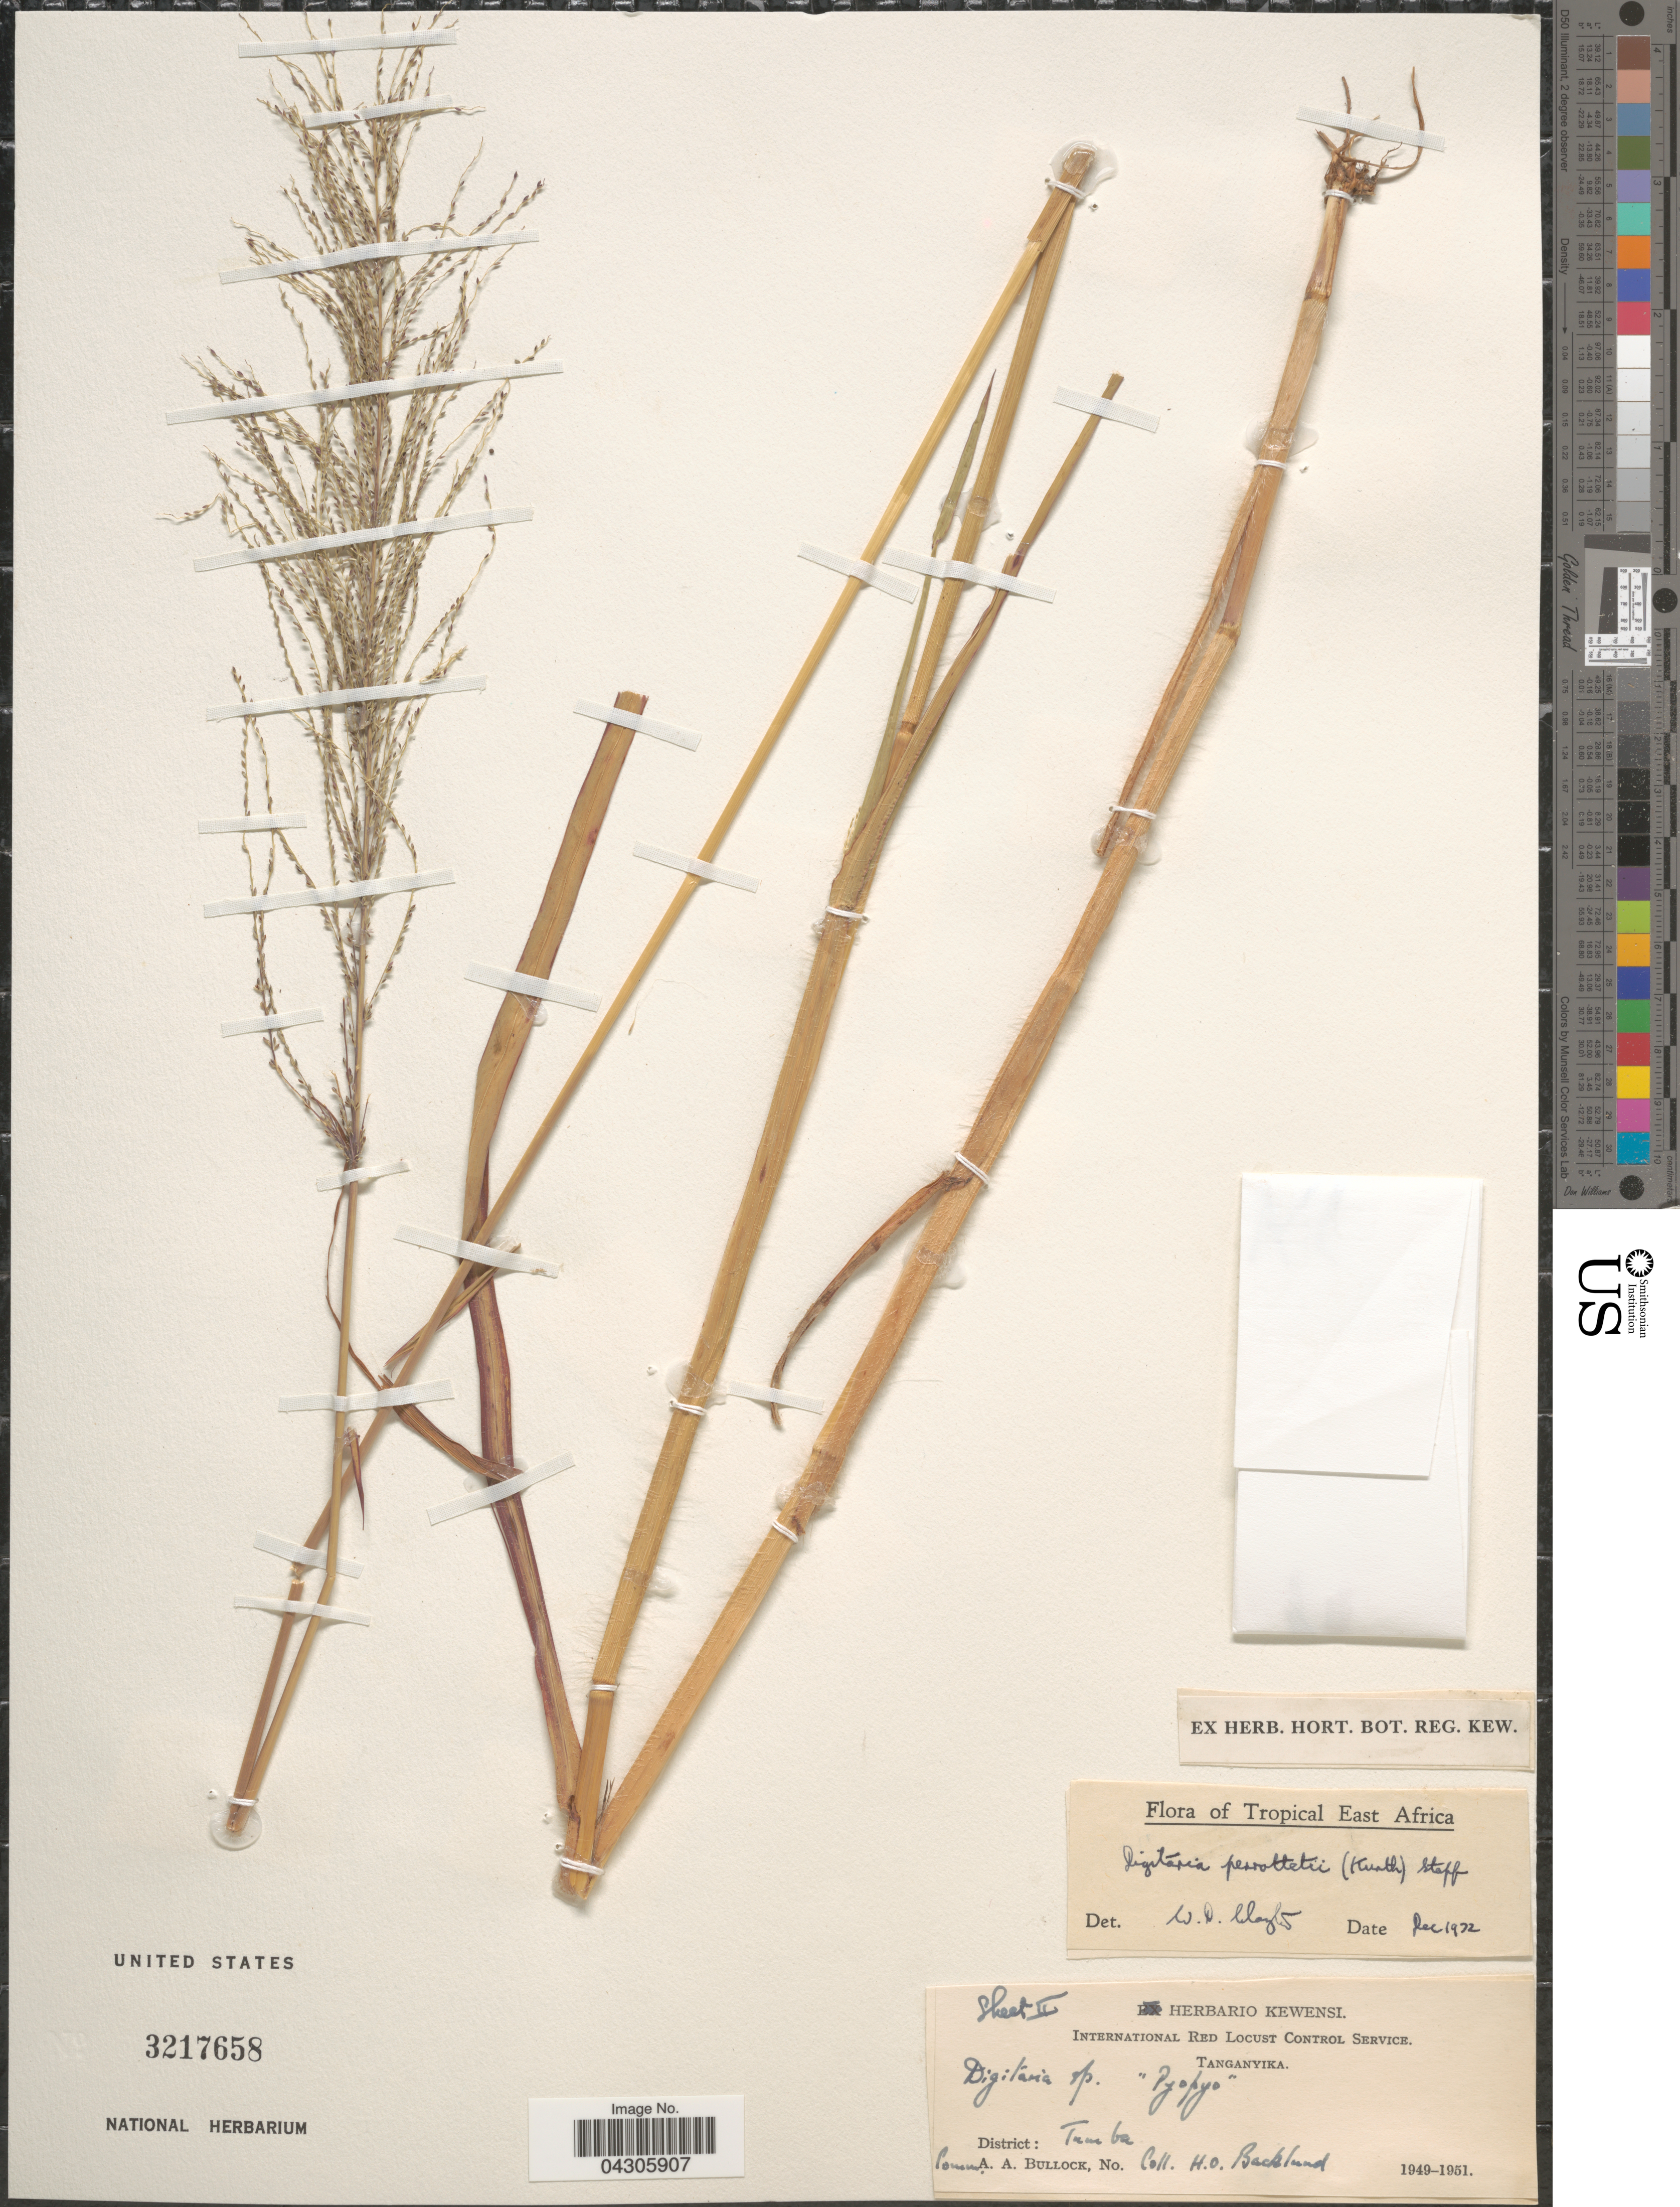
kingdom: Plantae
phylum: Tracheophyta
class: Liliopsida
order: Poales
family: Poaceae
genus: Digitaria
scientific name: Digitaria perrottetii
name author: (Kunth) Stapf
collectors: H. Backlund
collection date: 1949/1951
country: Tanzania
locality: Tanganyika. District: Tumba.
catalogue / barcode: US 3217658